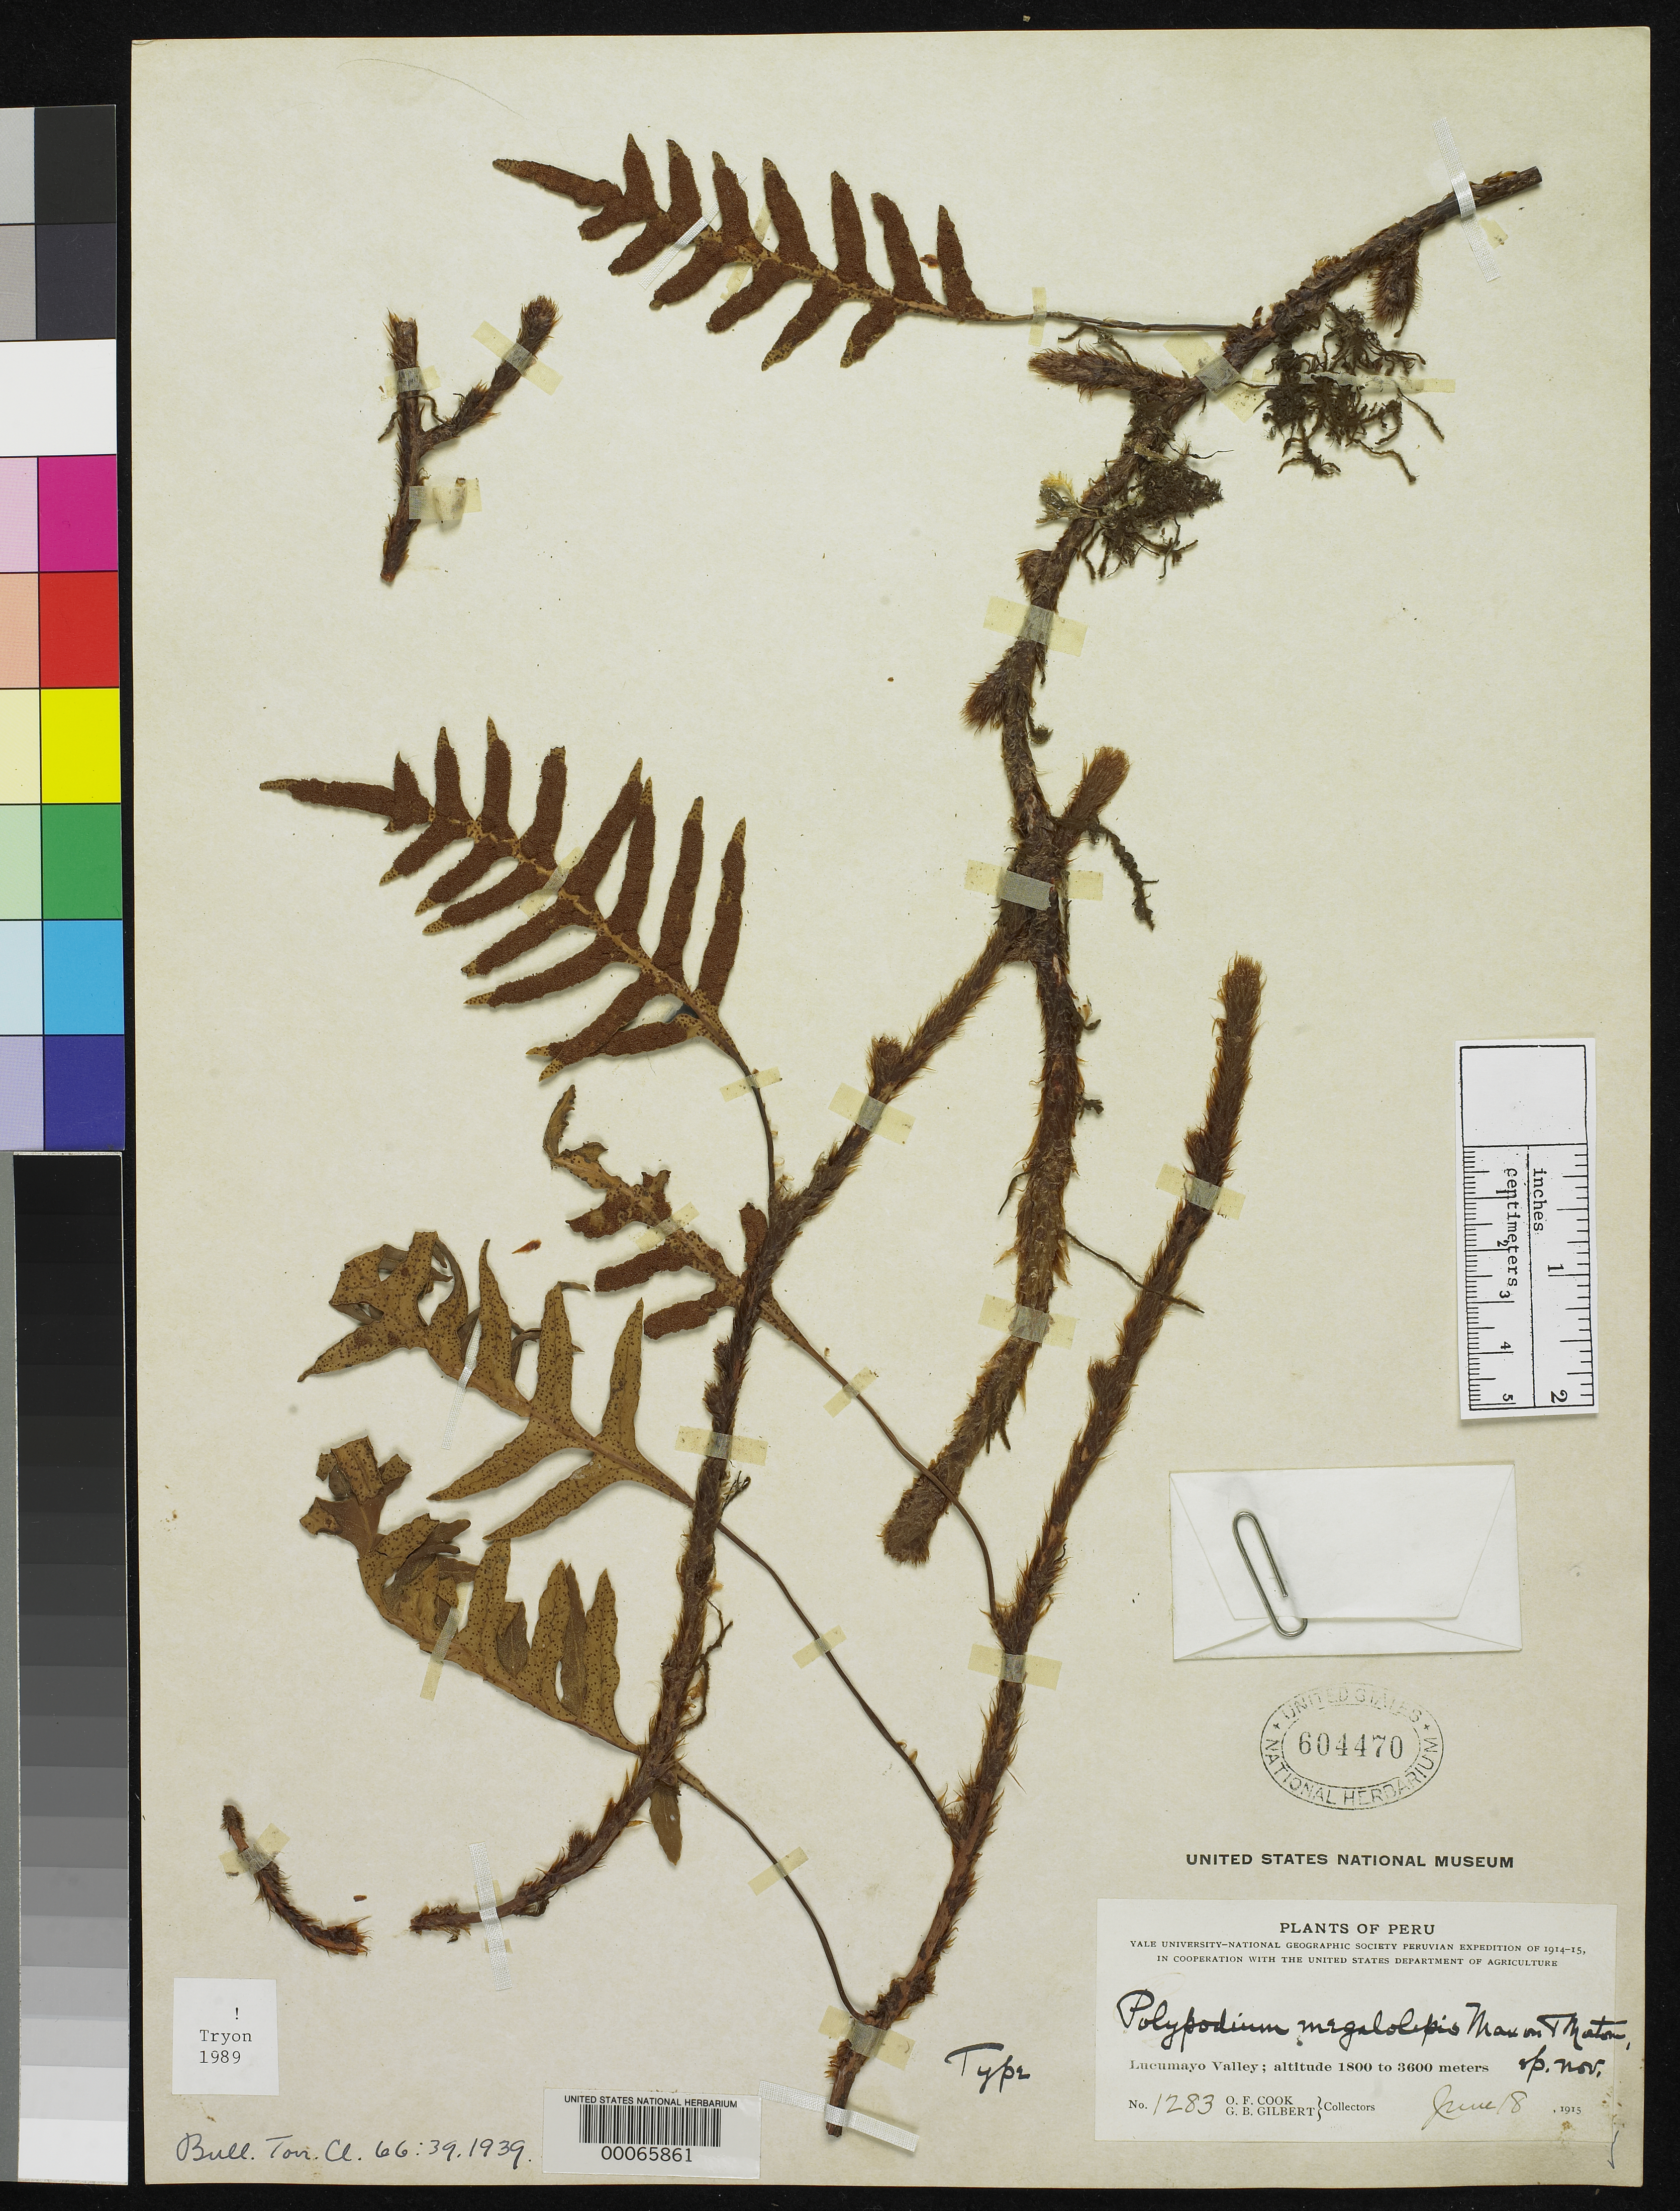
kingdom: Plantae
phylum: Tracheophyta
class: Polypodiopsida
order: Polypodiales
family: Polypodiaceae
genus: Polypodium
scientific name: Polypodium megalolepis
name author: Maxon & C.V. Morton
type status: Holotype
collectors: O. F. Cook & G. B. Gilbert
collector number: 1283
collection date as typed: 08 Jun 1915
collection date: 1915-06-08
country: Peru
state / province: Cusco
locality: Lucumayo Valley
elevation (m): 1800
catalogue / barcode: US 604470